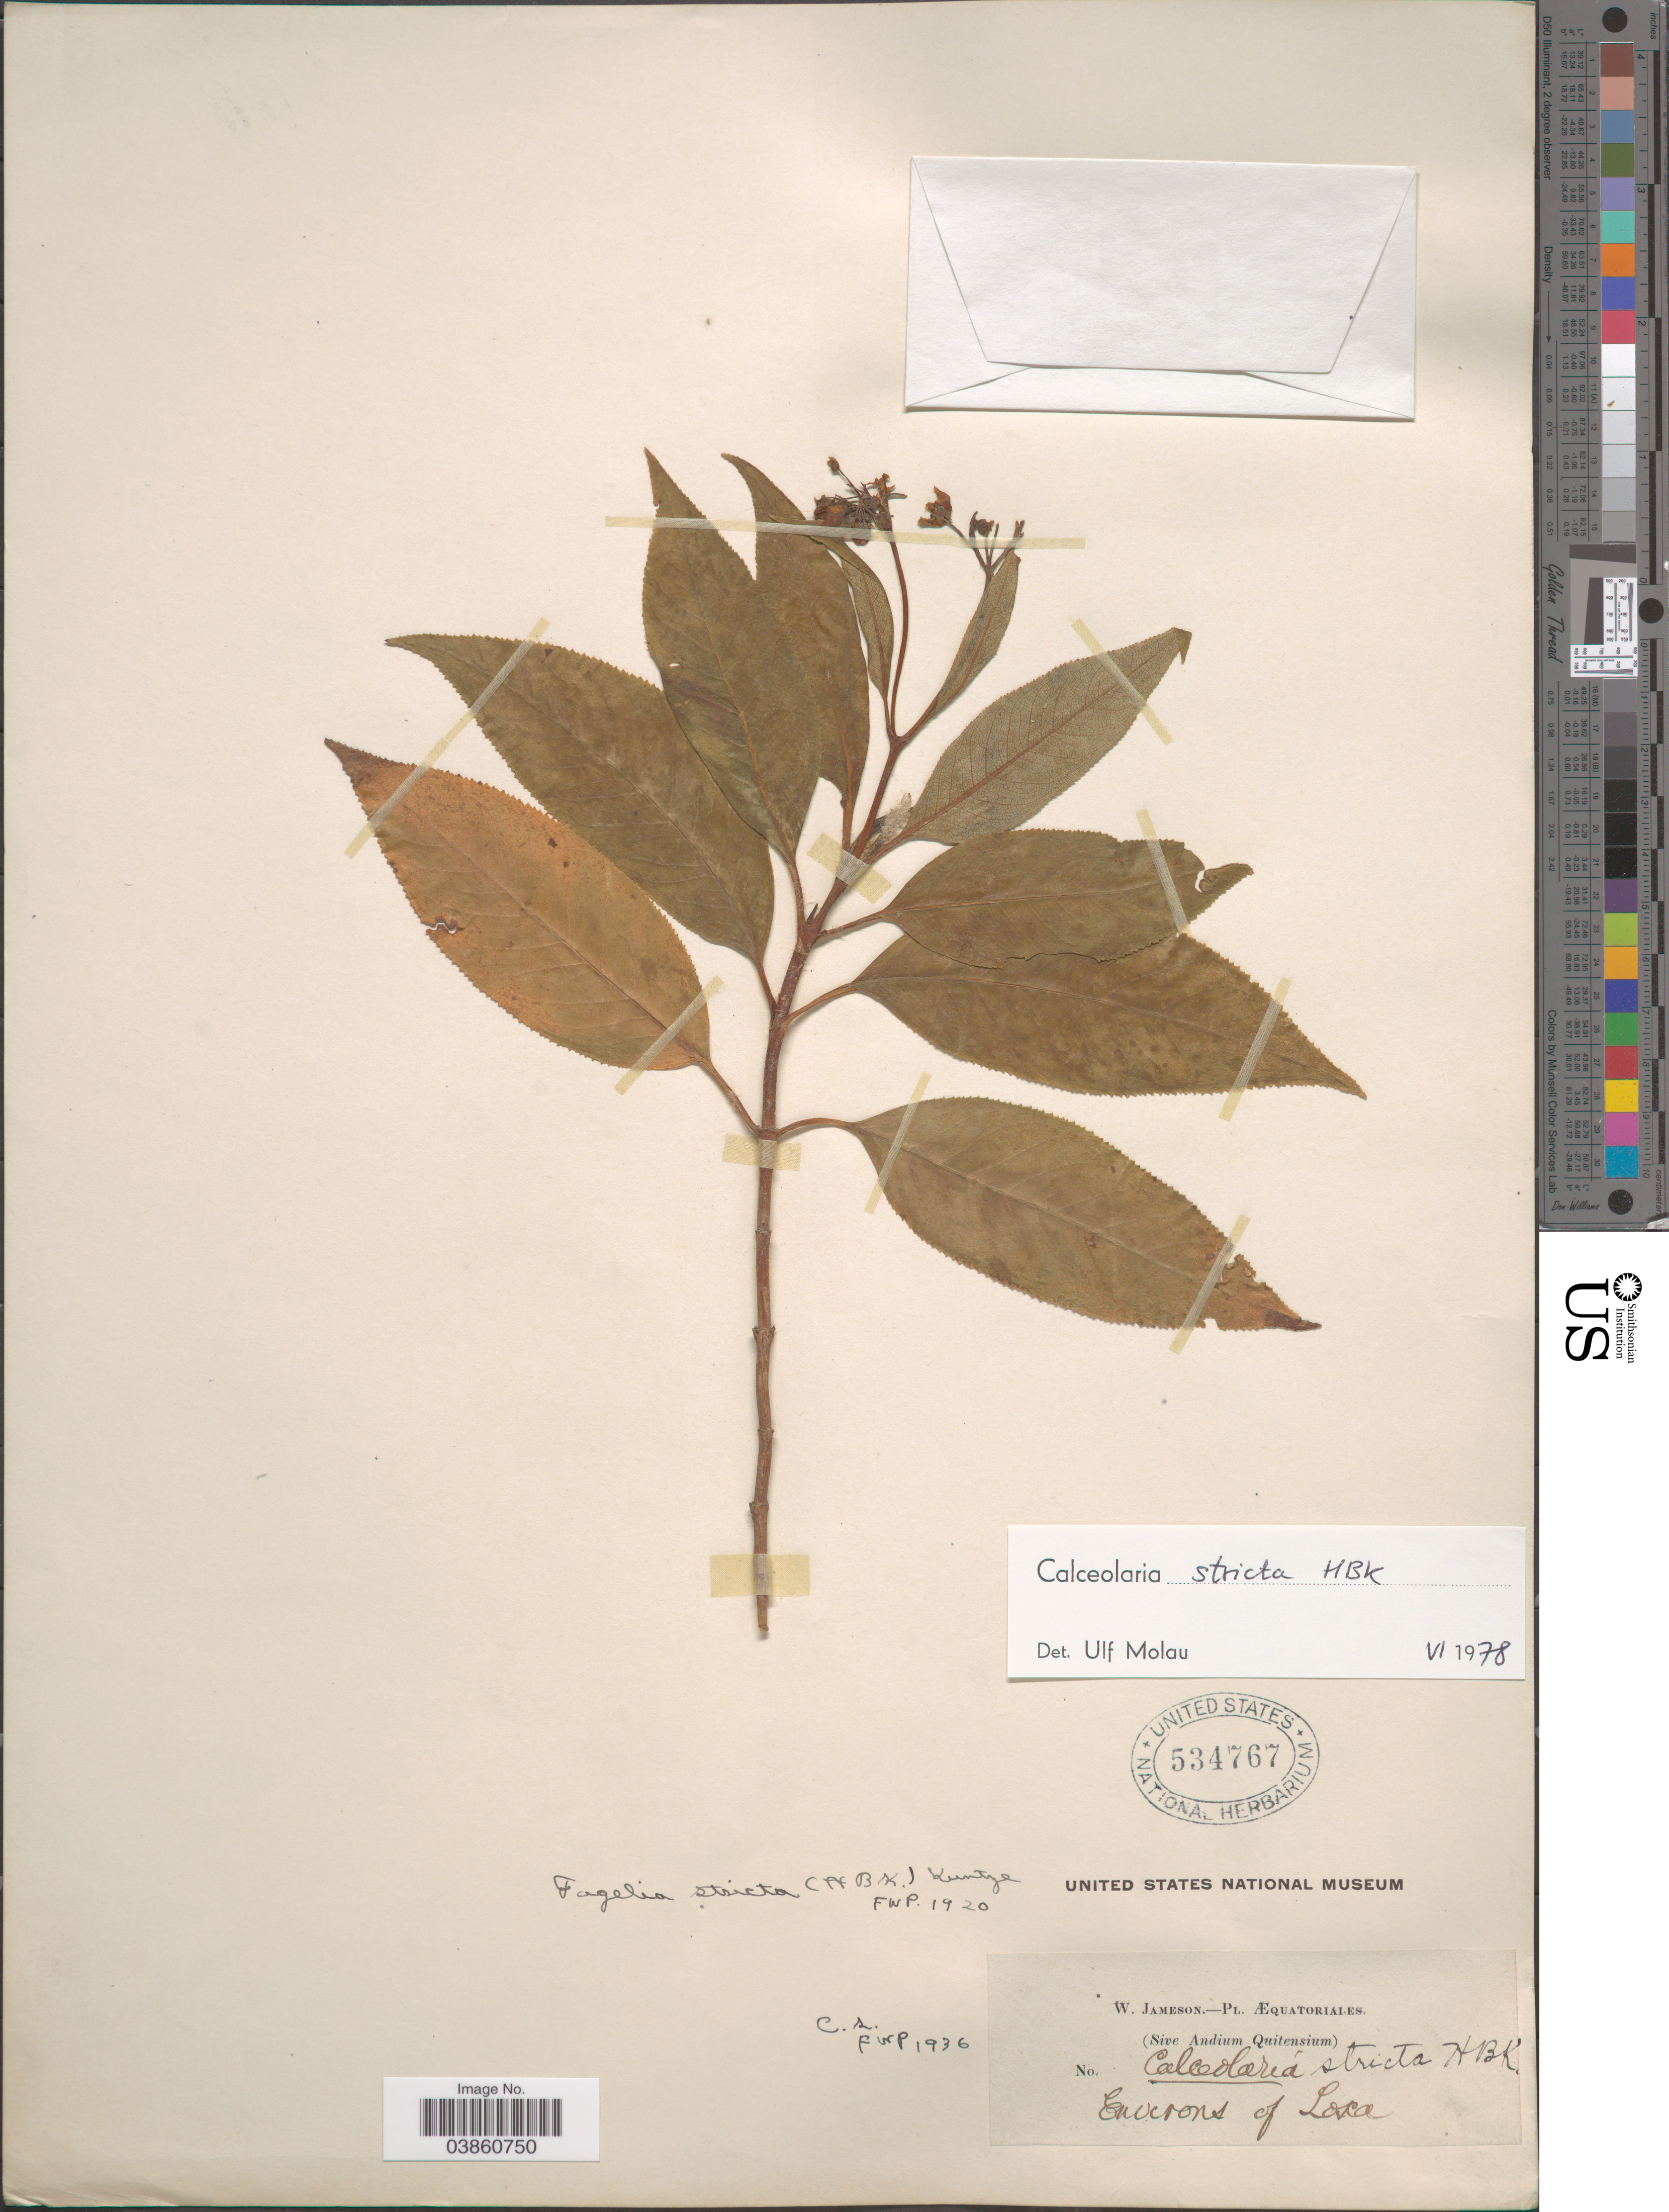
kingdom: Plantae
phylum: Tracheophyta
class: Magnoliopsida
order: Lamiales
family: Calceolariaceae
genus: Calceolaria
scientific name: Calceolaria stricta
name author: Kunth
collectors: W. Jameson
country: Ecuador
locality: Enverons of Lora.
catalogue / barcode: US 534767